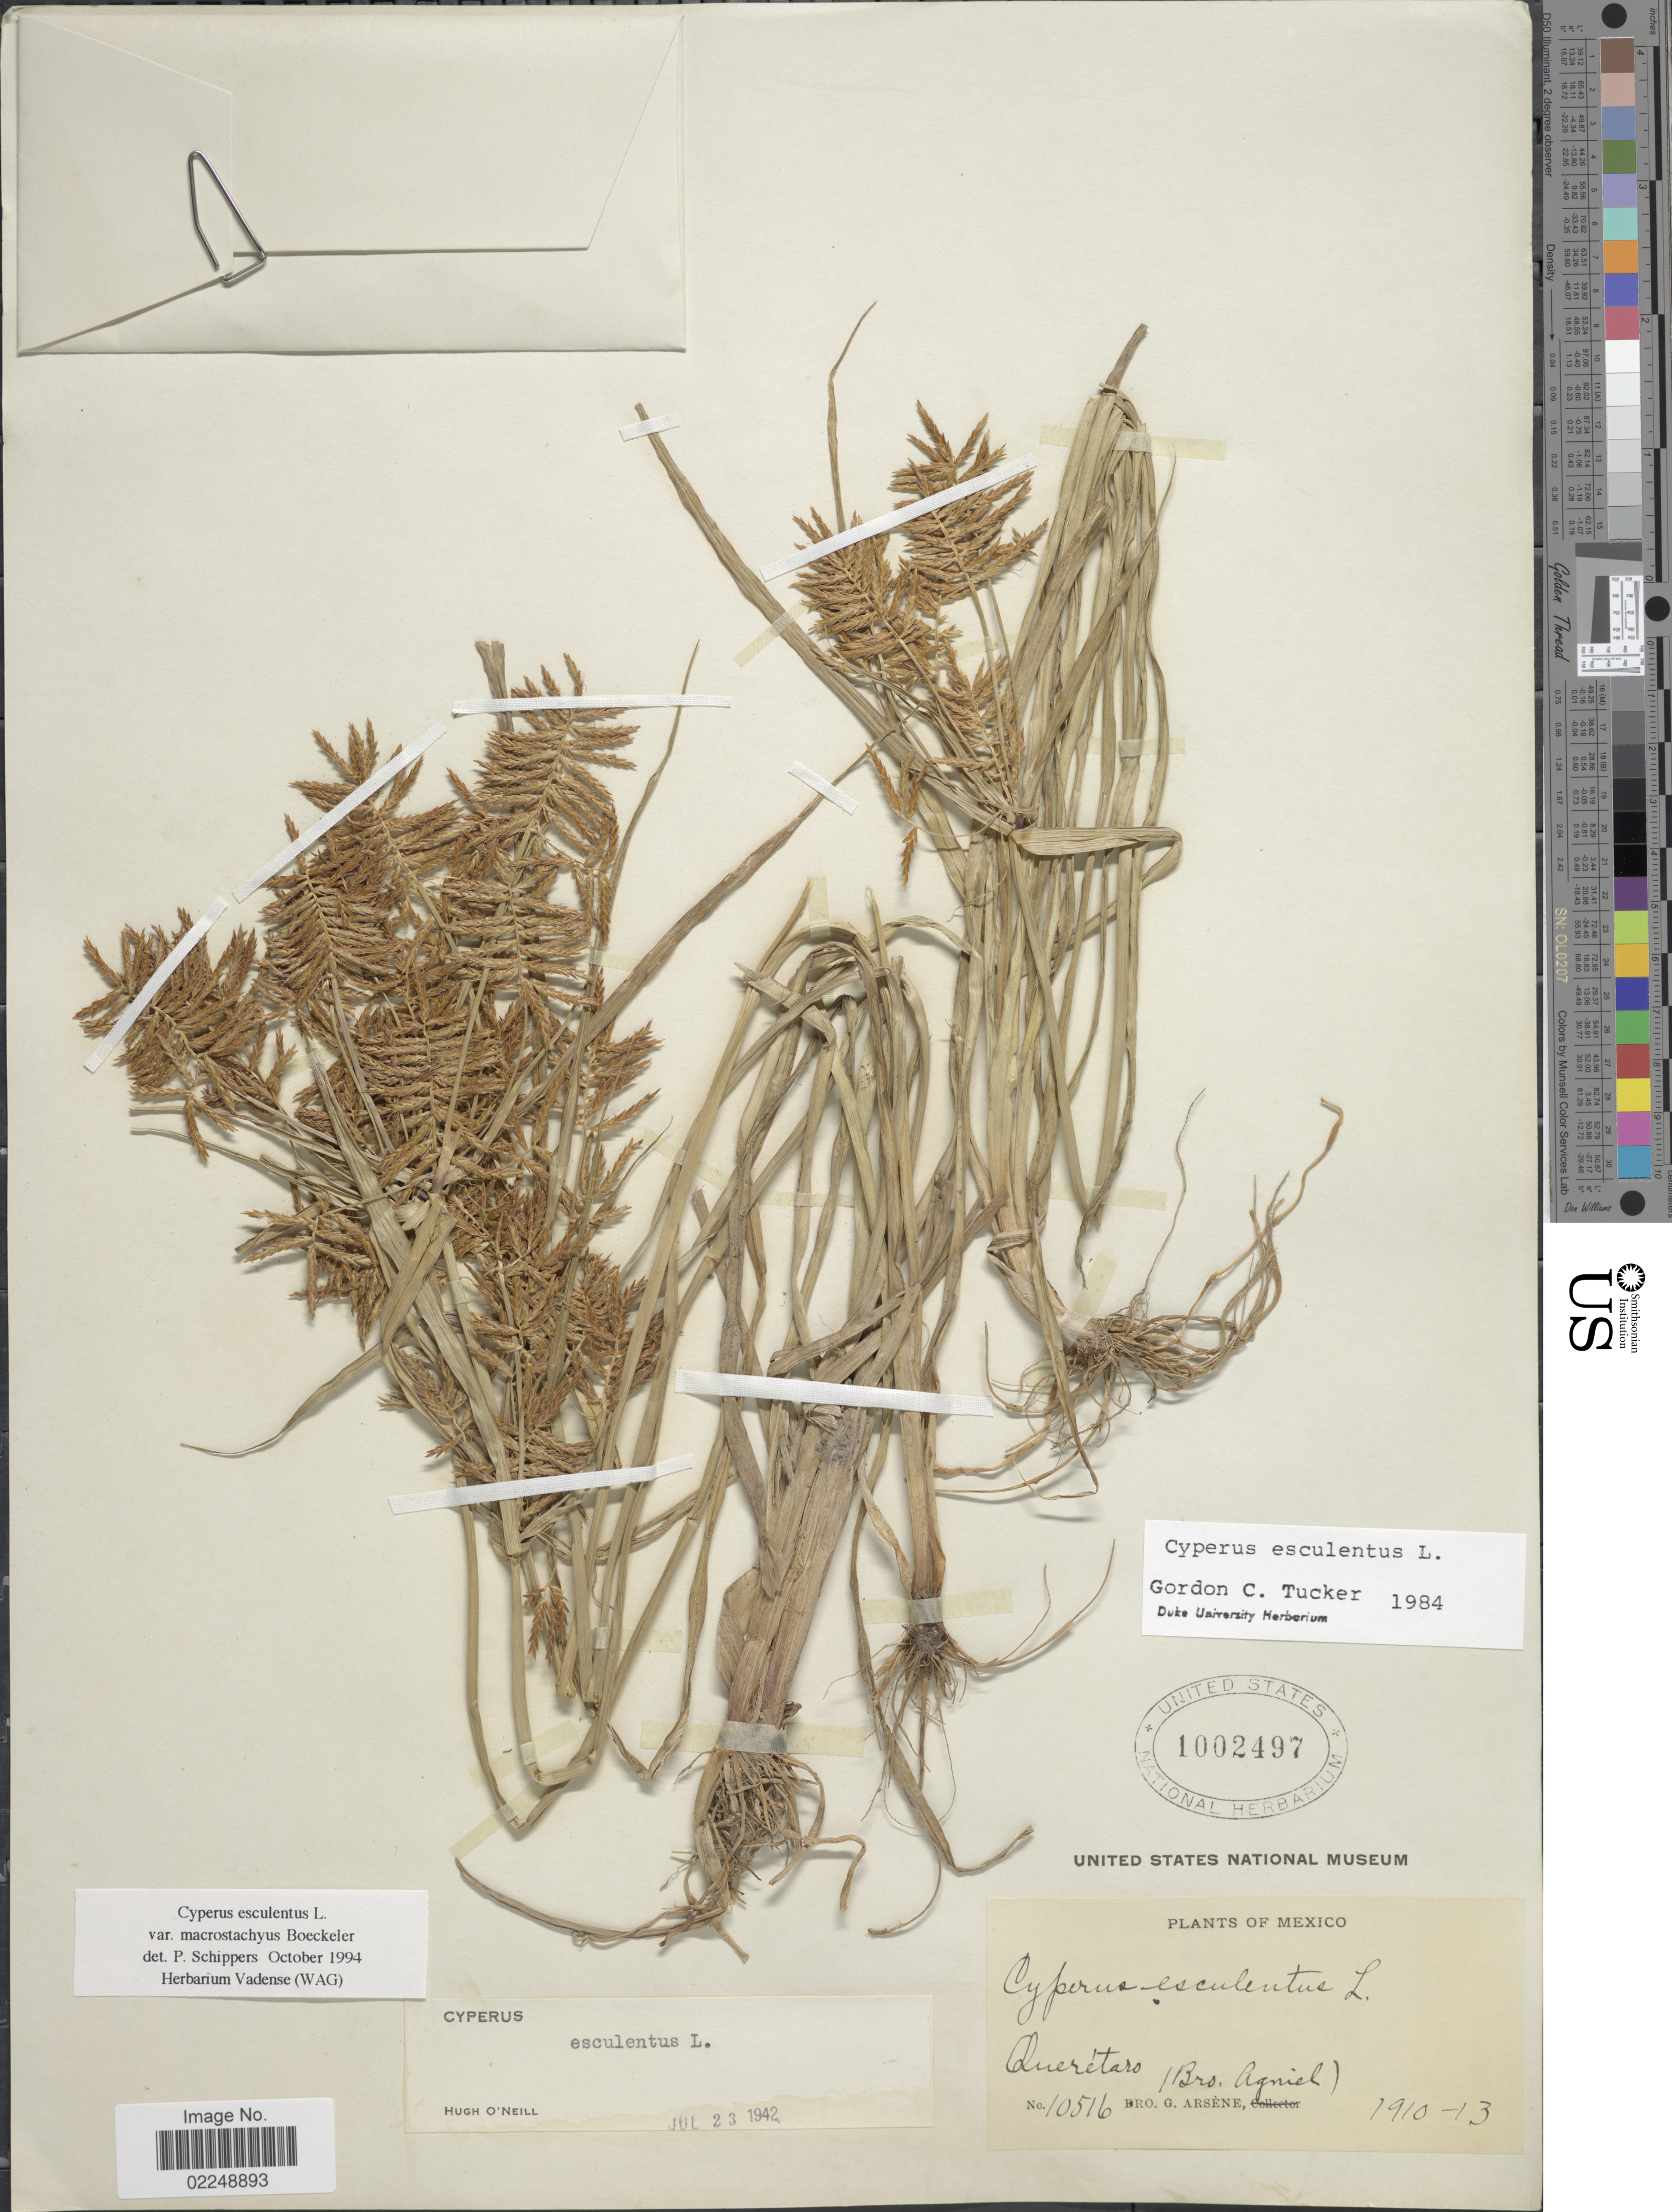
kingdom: Plantae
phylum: Tracheophyta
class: Liliopsida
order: Poales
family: Cyperaceae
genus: Cyperus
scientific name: Cyperus esculentus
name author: L.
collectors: Bro. G. Arsène & Bro. Agniel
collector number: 10516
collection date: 1910/1913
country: Mexico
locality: Queretaro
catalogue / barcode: US 1002497